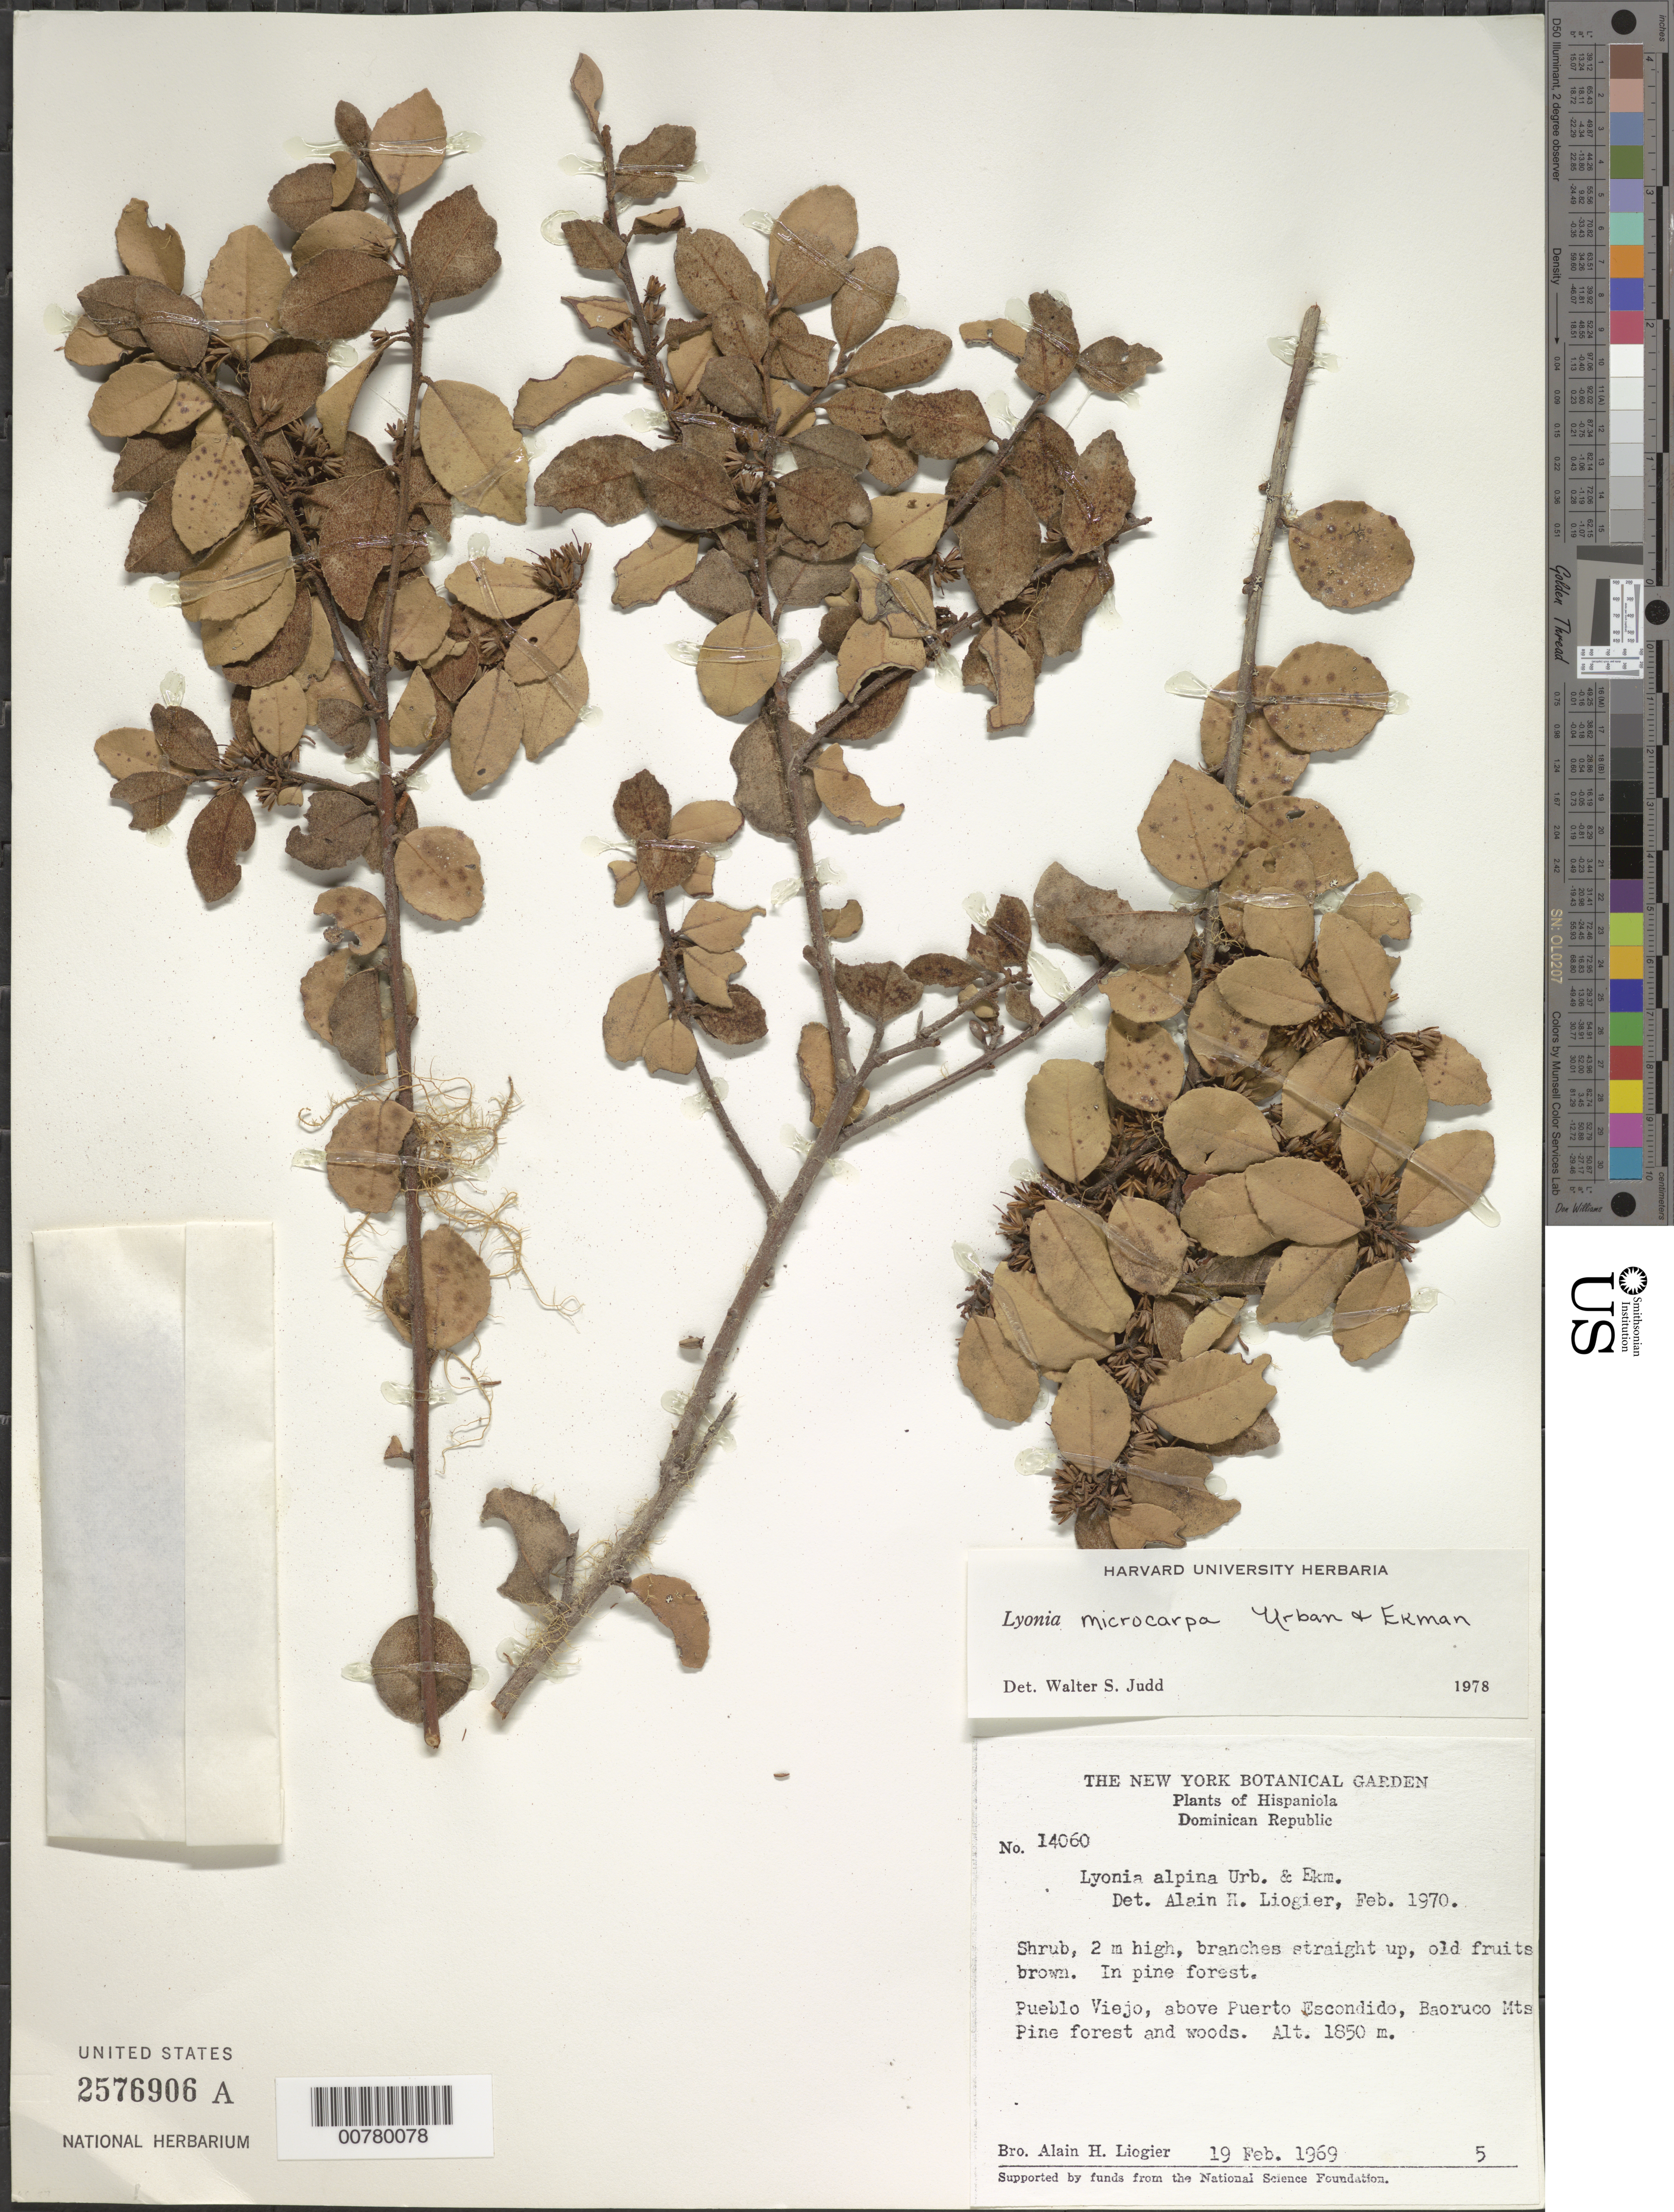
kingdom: Plantae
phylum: Tracheophyta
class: Magnoliopsida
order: Ericales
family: Ericaceae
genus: Lyonia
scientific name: Lyonia microcarpa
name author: Urb. & Ekman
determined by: Judd, Walter S.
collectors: A. H. Liogier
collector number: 14060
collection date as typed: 19 Feb 1969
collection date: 1969-02-19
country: Dominican Republic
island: Hispaniola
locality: Bahoruco Mts., above Puerto Escondido; Pueblo Viejo.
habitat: Pine forest and woods.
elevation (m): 1850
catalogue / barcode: US 2576906A